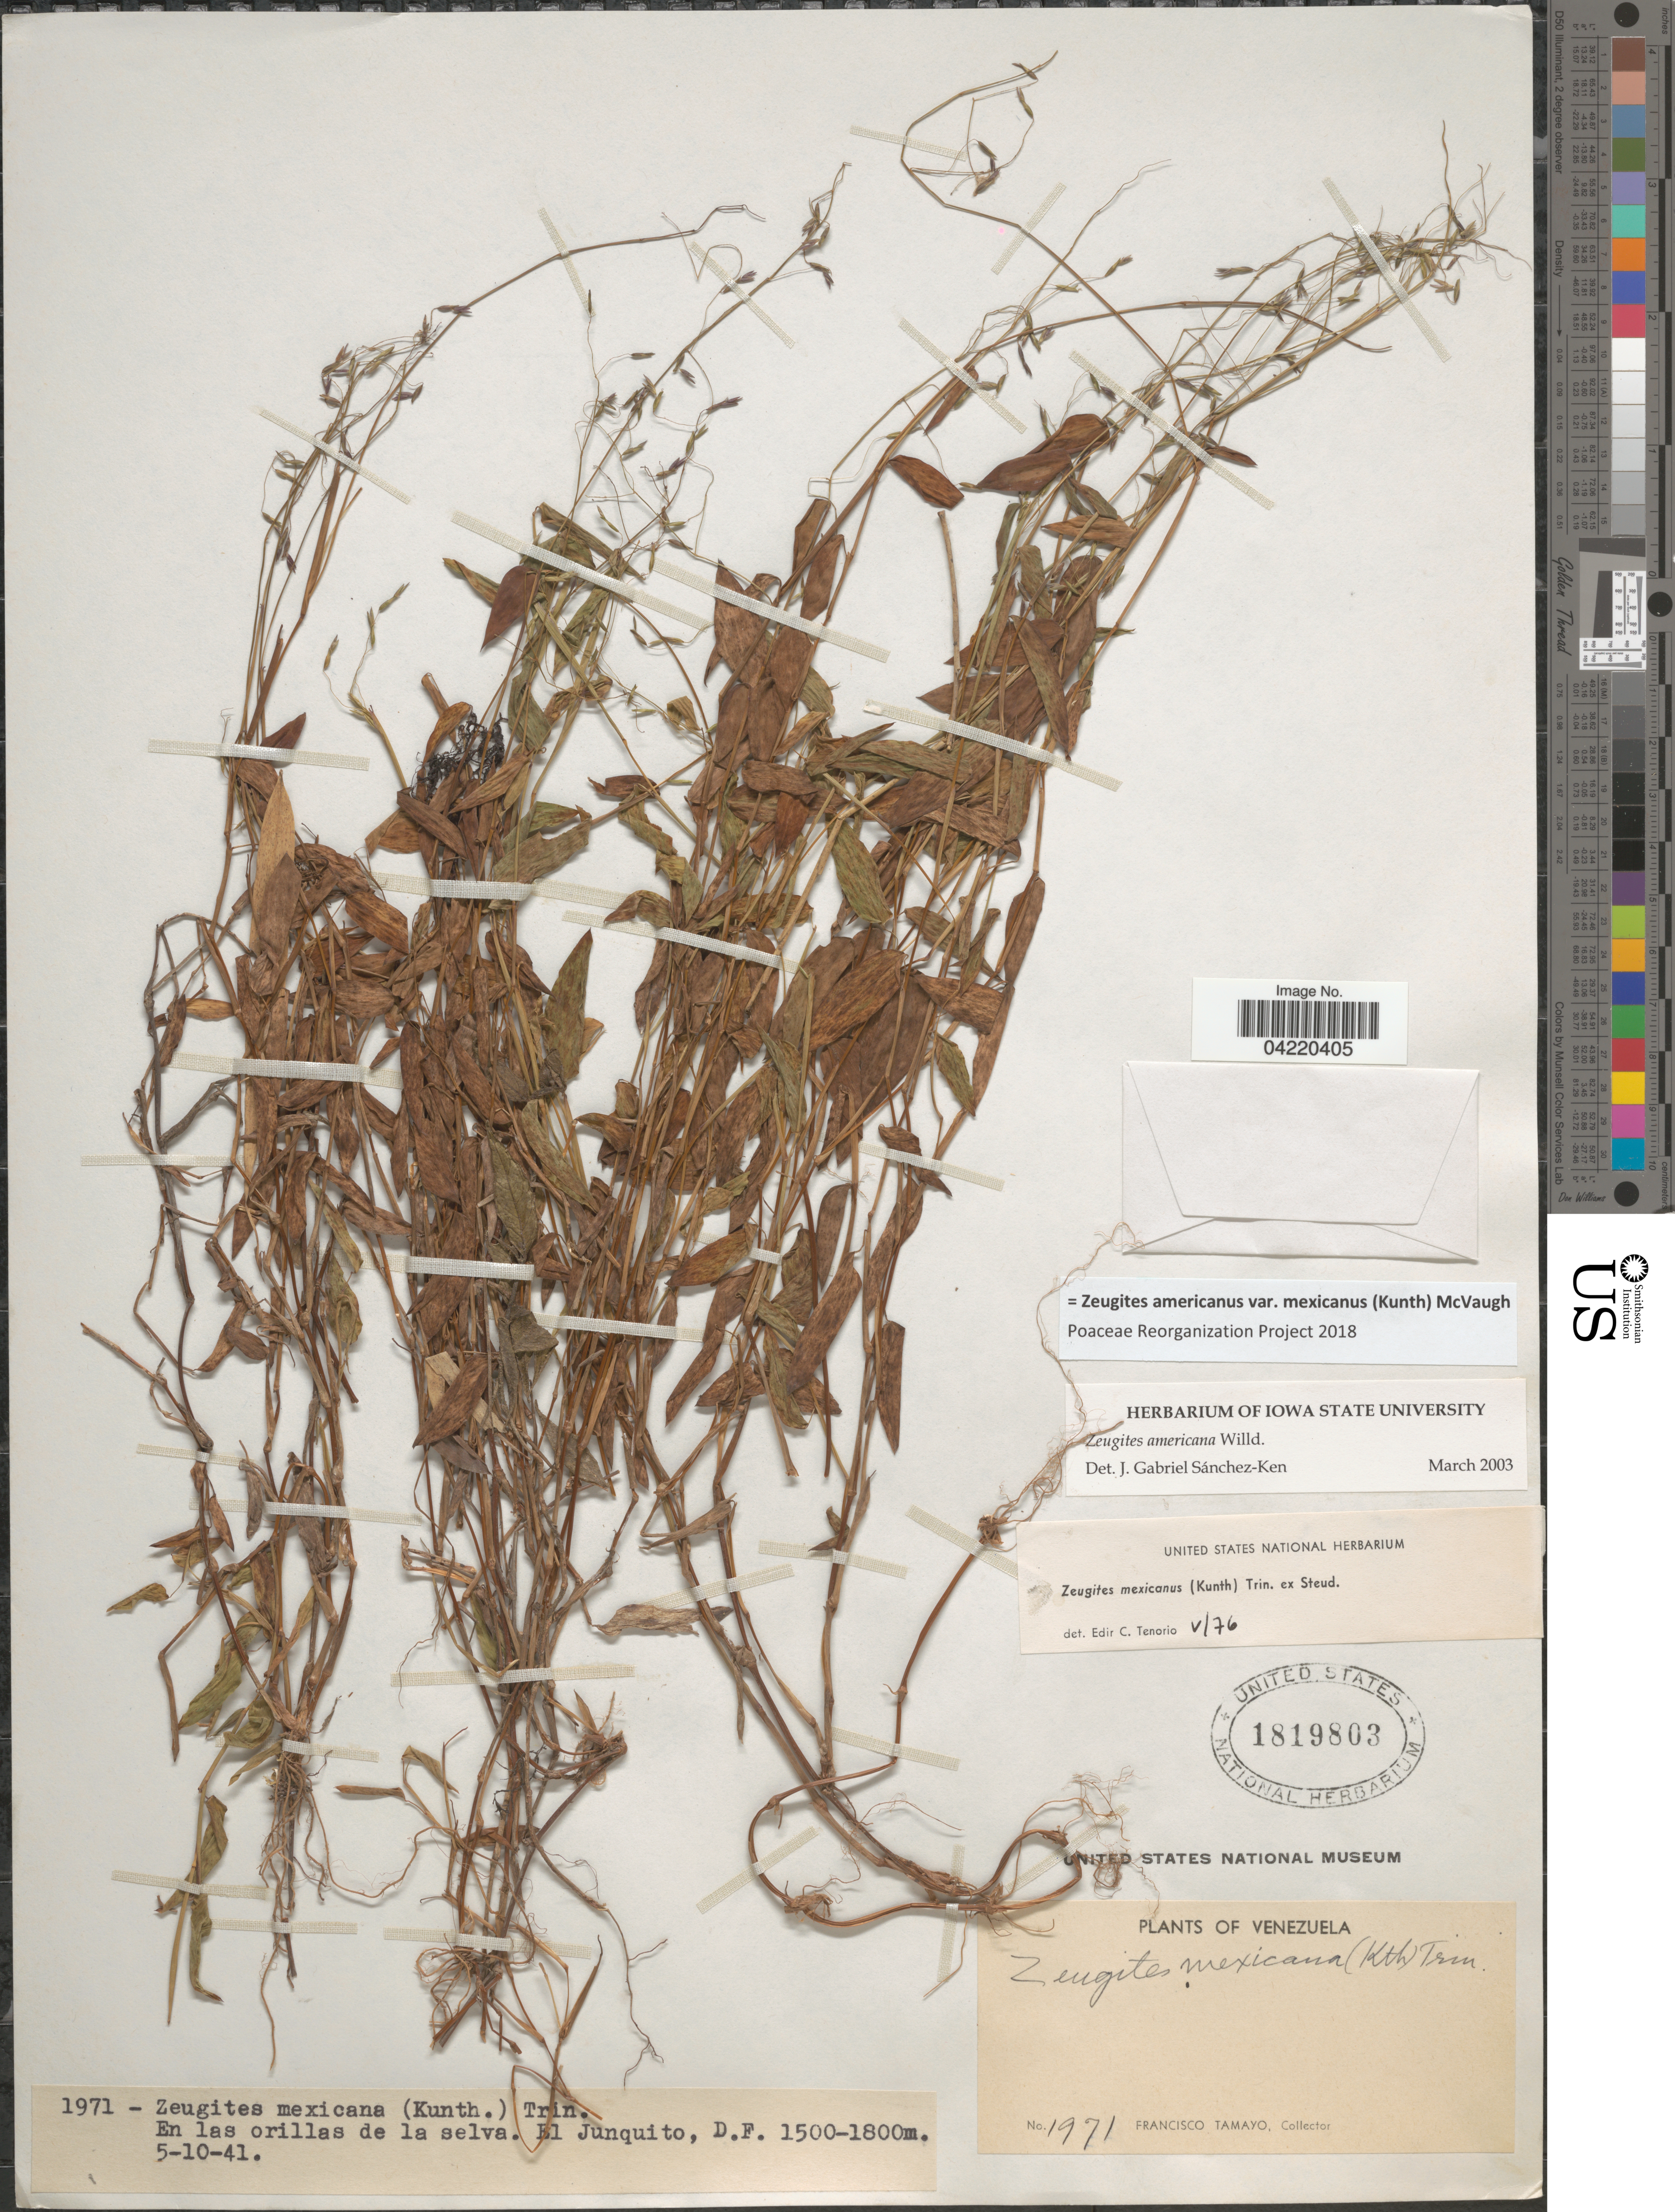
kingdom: Plantae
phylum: Tracheophyta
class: Liliopsida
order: Poales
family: Poaceae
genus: Zeugites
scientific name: Zeugites americanus var. mexicanus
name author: (Kunth) McVaugh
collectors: F. Tamayo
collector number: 1971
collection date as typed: Transcribed d/m/y: 5/10/41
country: Venezuela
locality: En las orillas de la selva. El Junquito, D. F.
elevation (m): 1500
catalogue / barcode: US 1819803